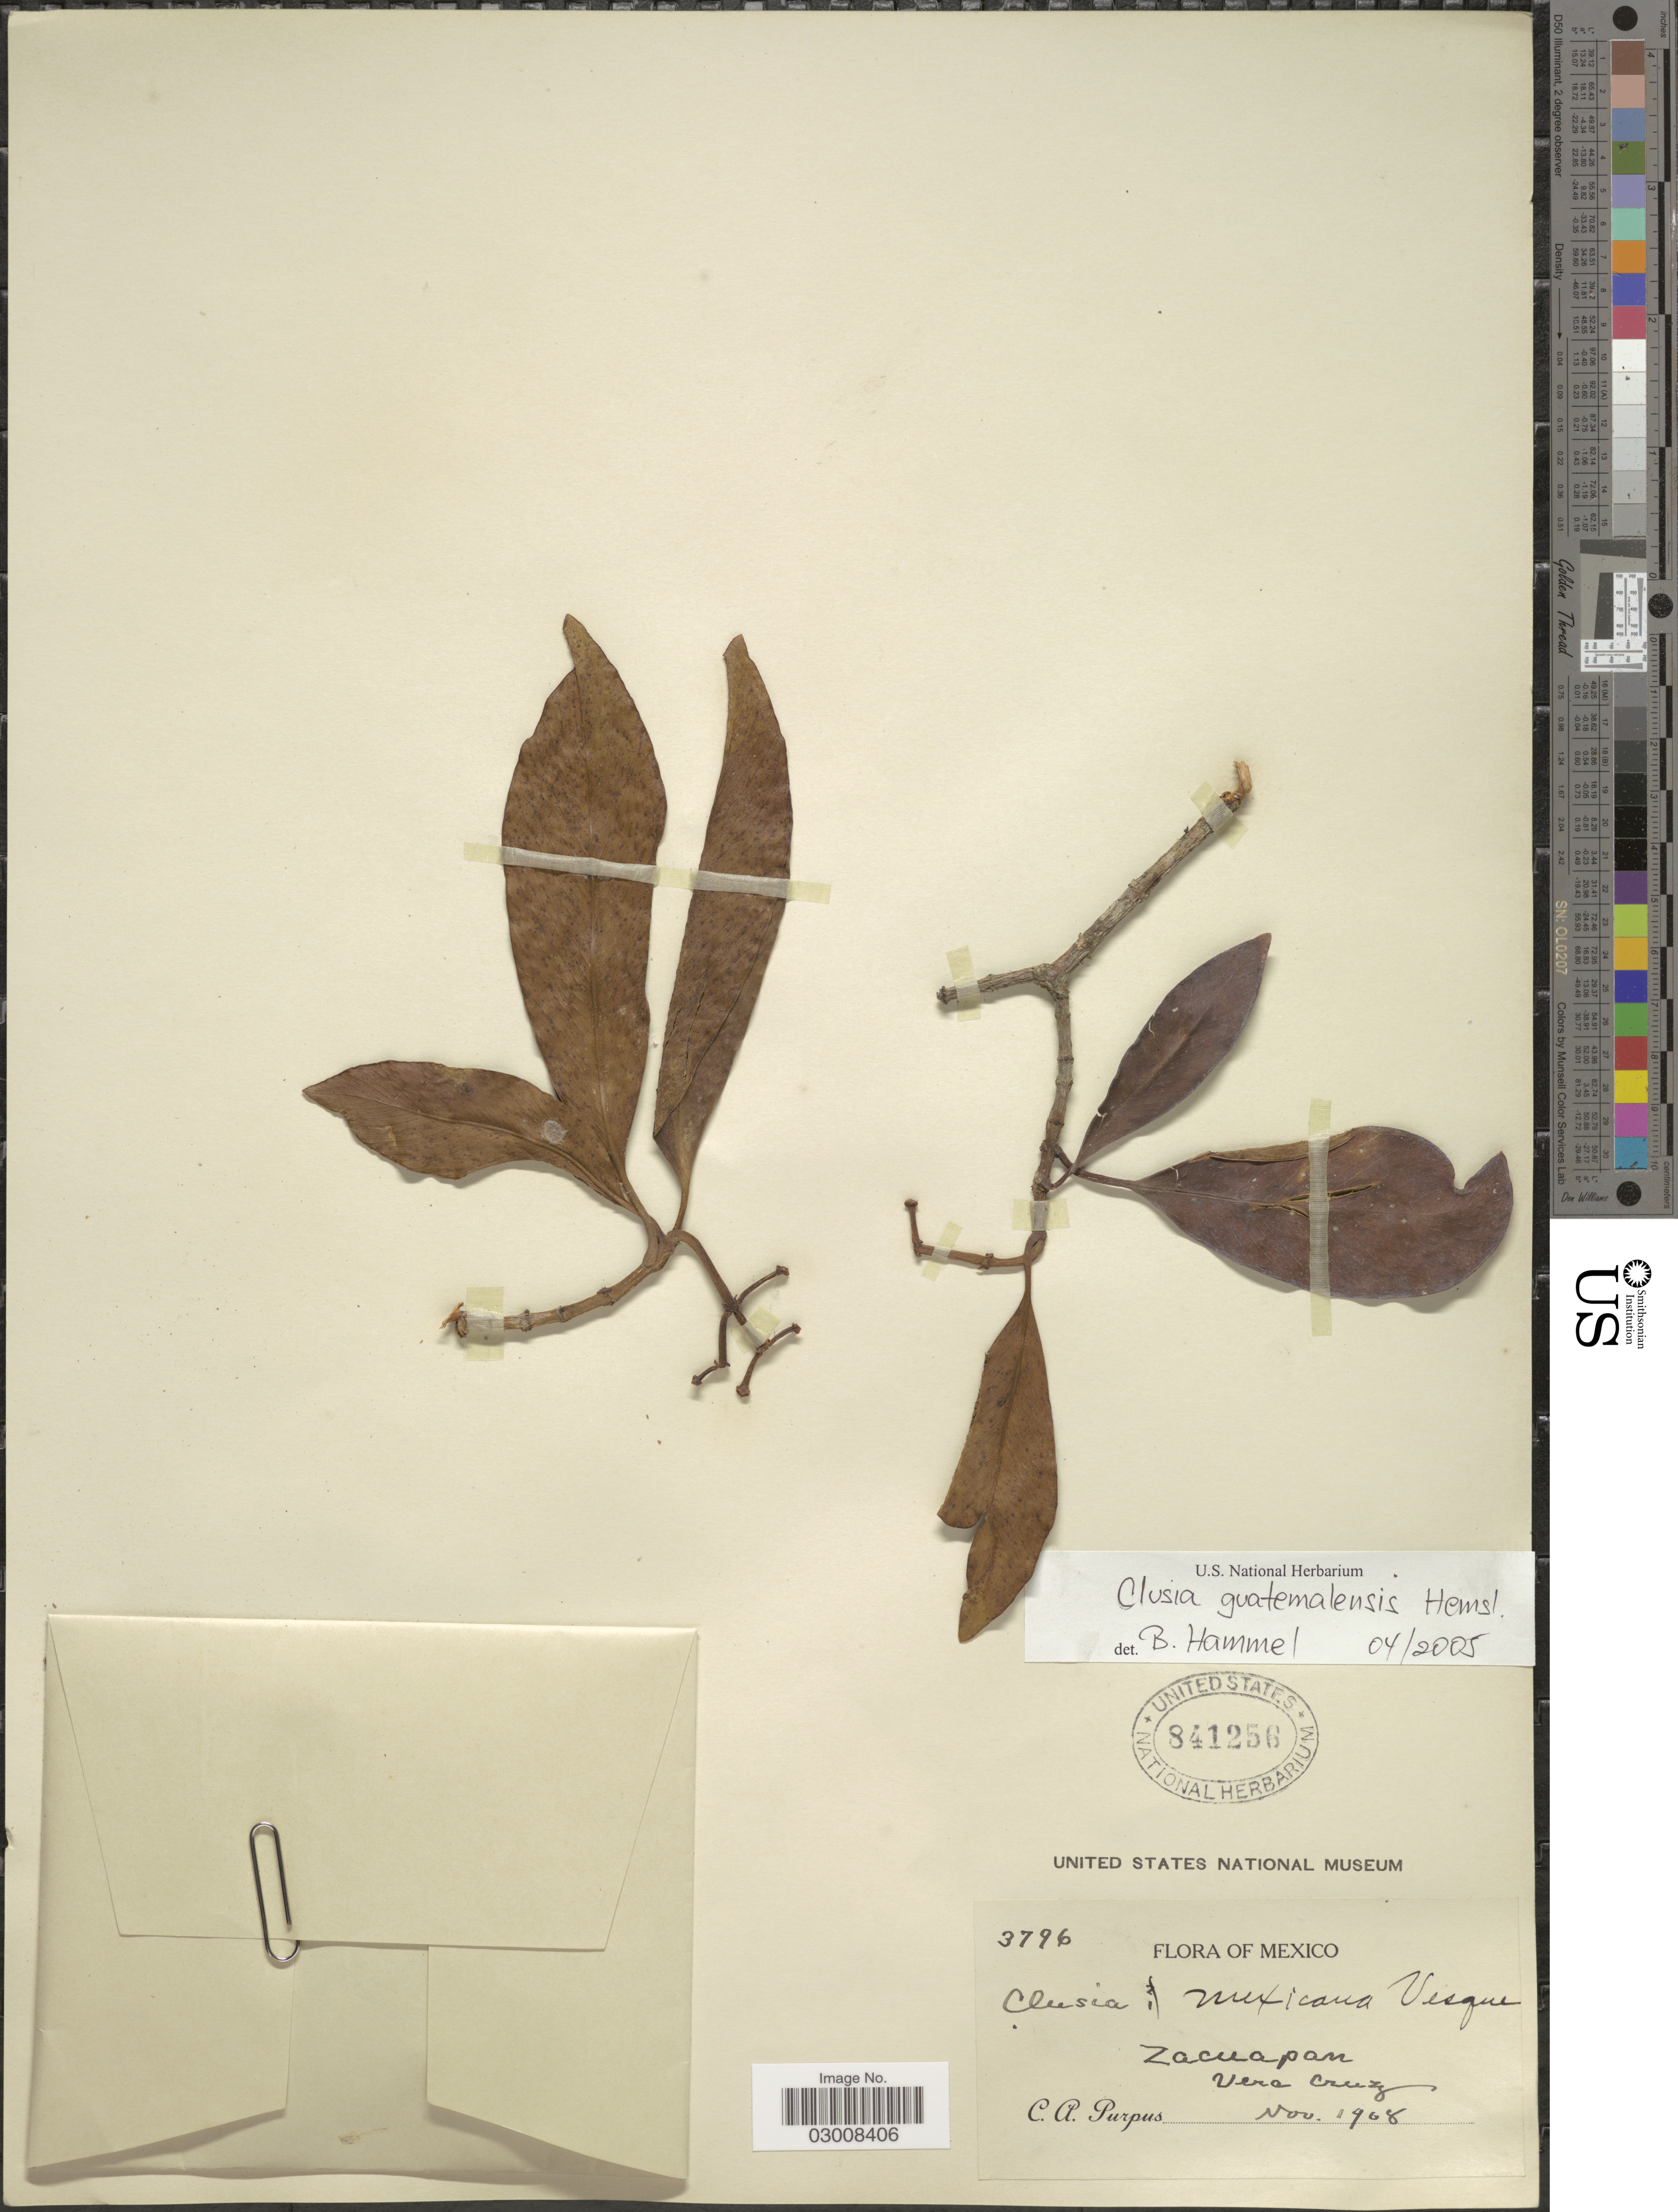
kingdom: Plantae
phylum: Tracheophyta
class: Magnoliopsida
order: Malpighiales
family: Clusiaceae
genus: Clusia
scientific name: Clusia guatemalensis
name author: Hemsl.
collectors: C. A. Purpus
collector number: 3796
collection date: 1908-11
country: Mexico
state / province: Veracruz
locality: Zacuapan, Vera Cruz.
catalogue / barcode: US 841256